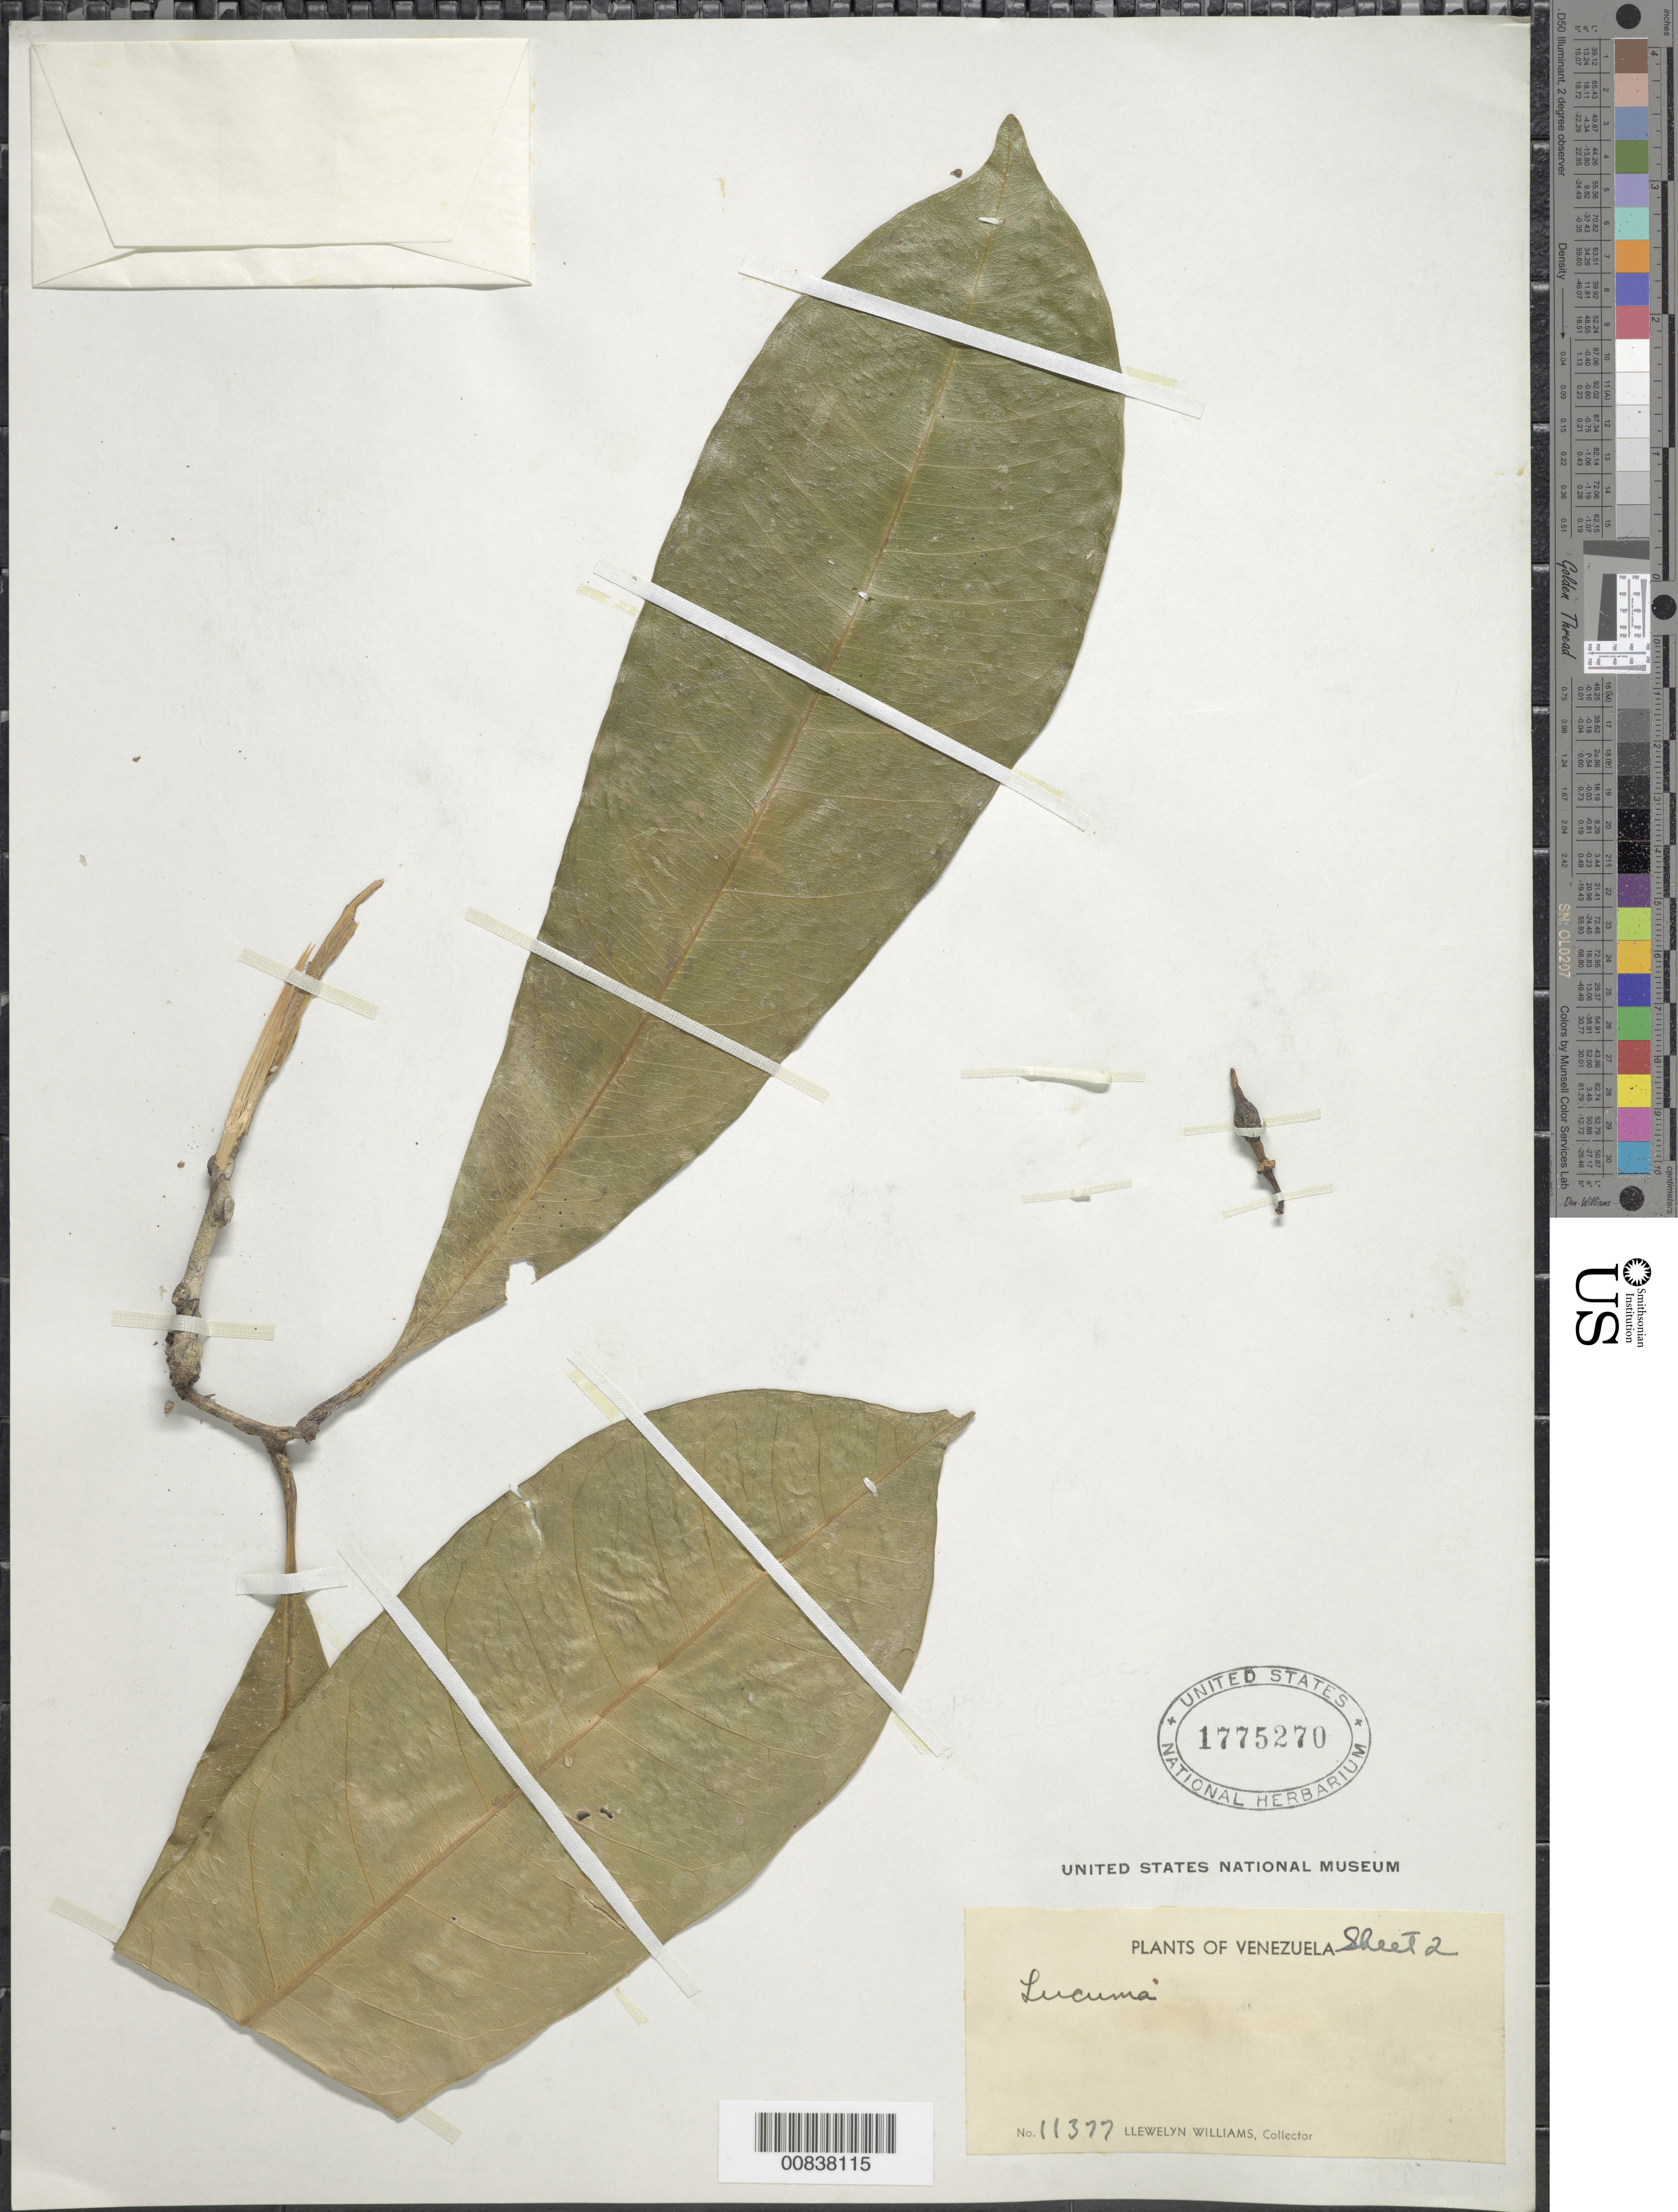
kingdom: Plantae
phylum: Tracheophyta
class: Magnoliopsida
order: Ericales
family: Sapotaceae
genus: Pouteria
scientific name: Pouteria sp.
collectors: Ll. Williams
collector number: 11377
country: Venezuela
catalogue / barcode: US 1775270